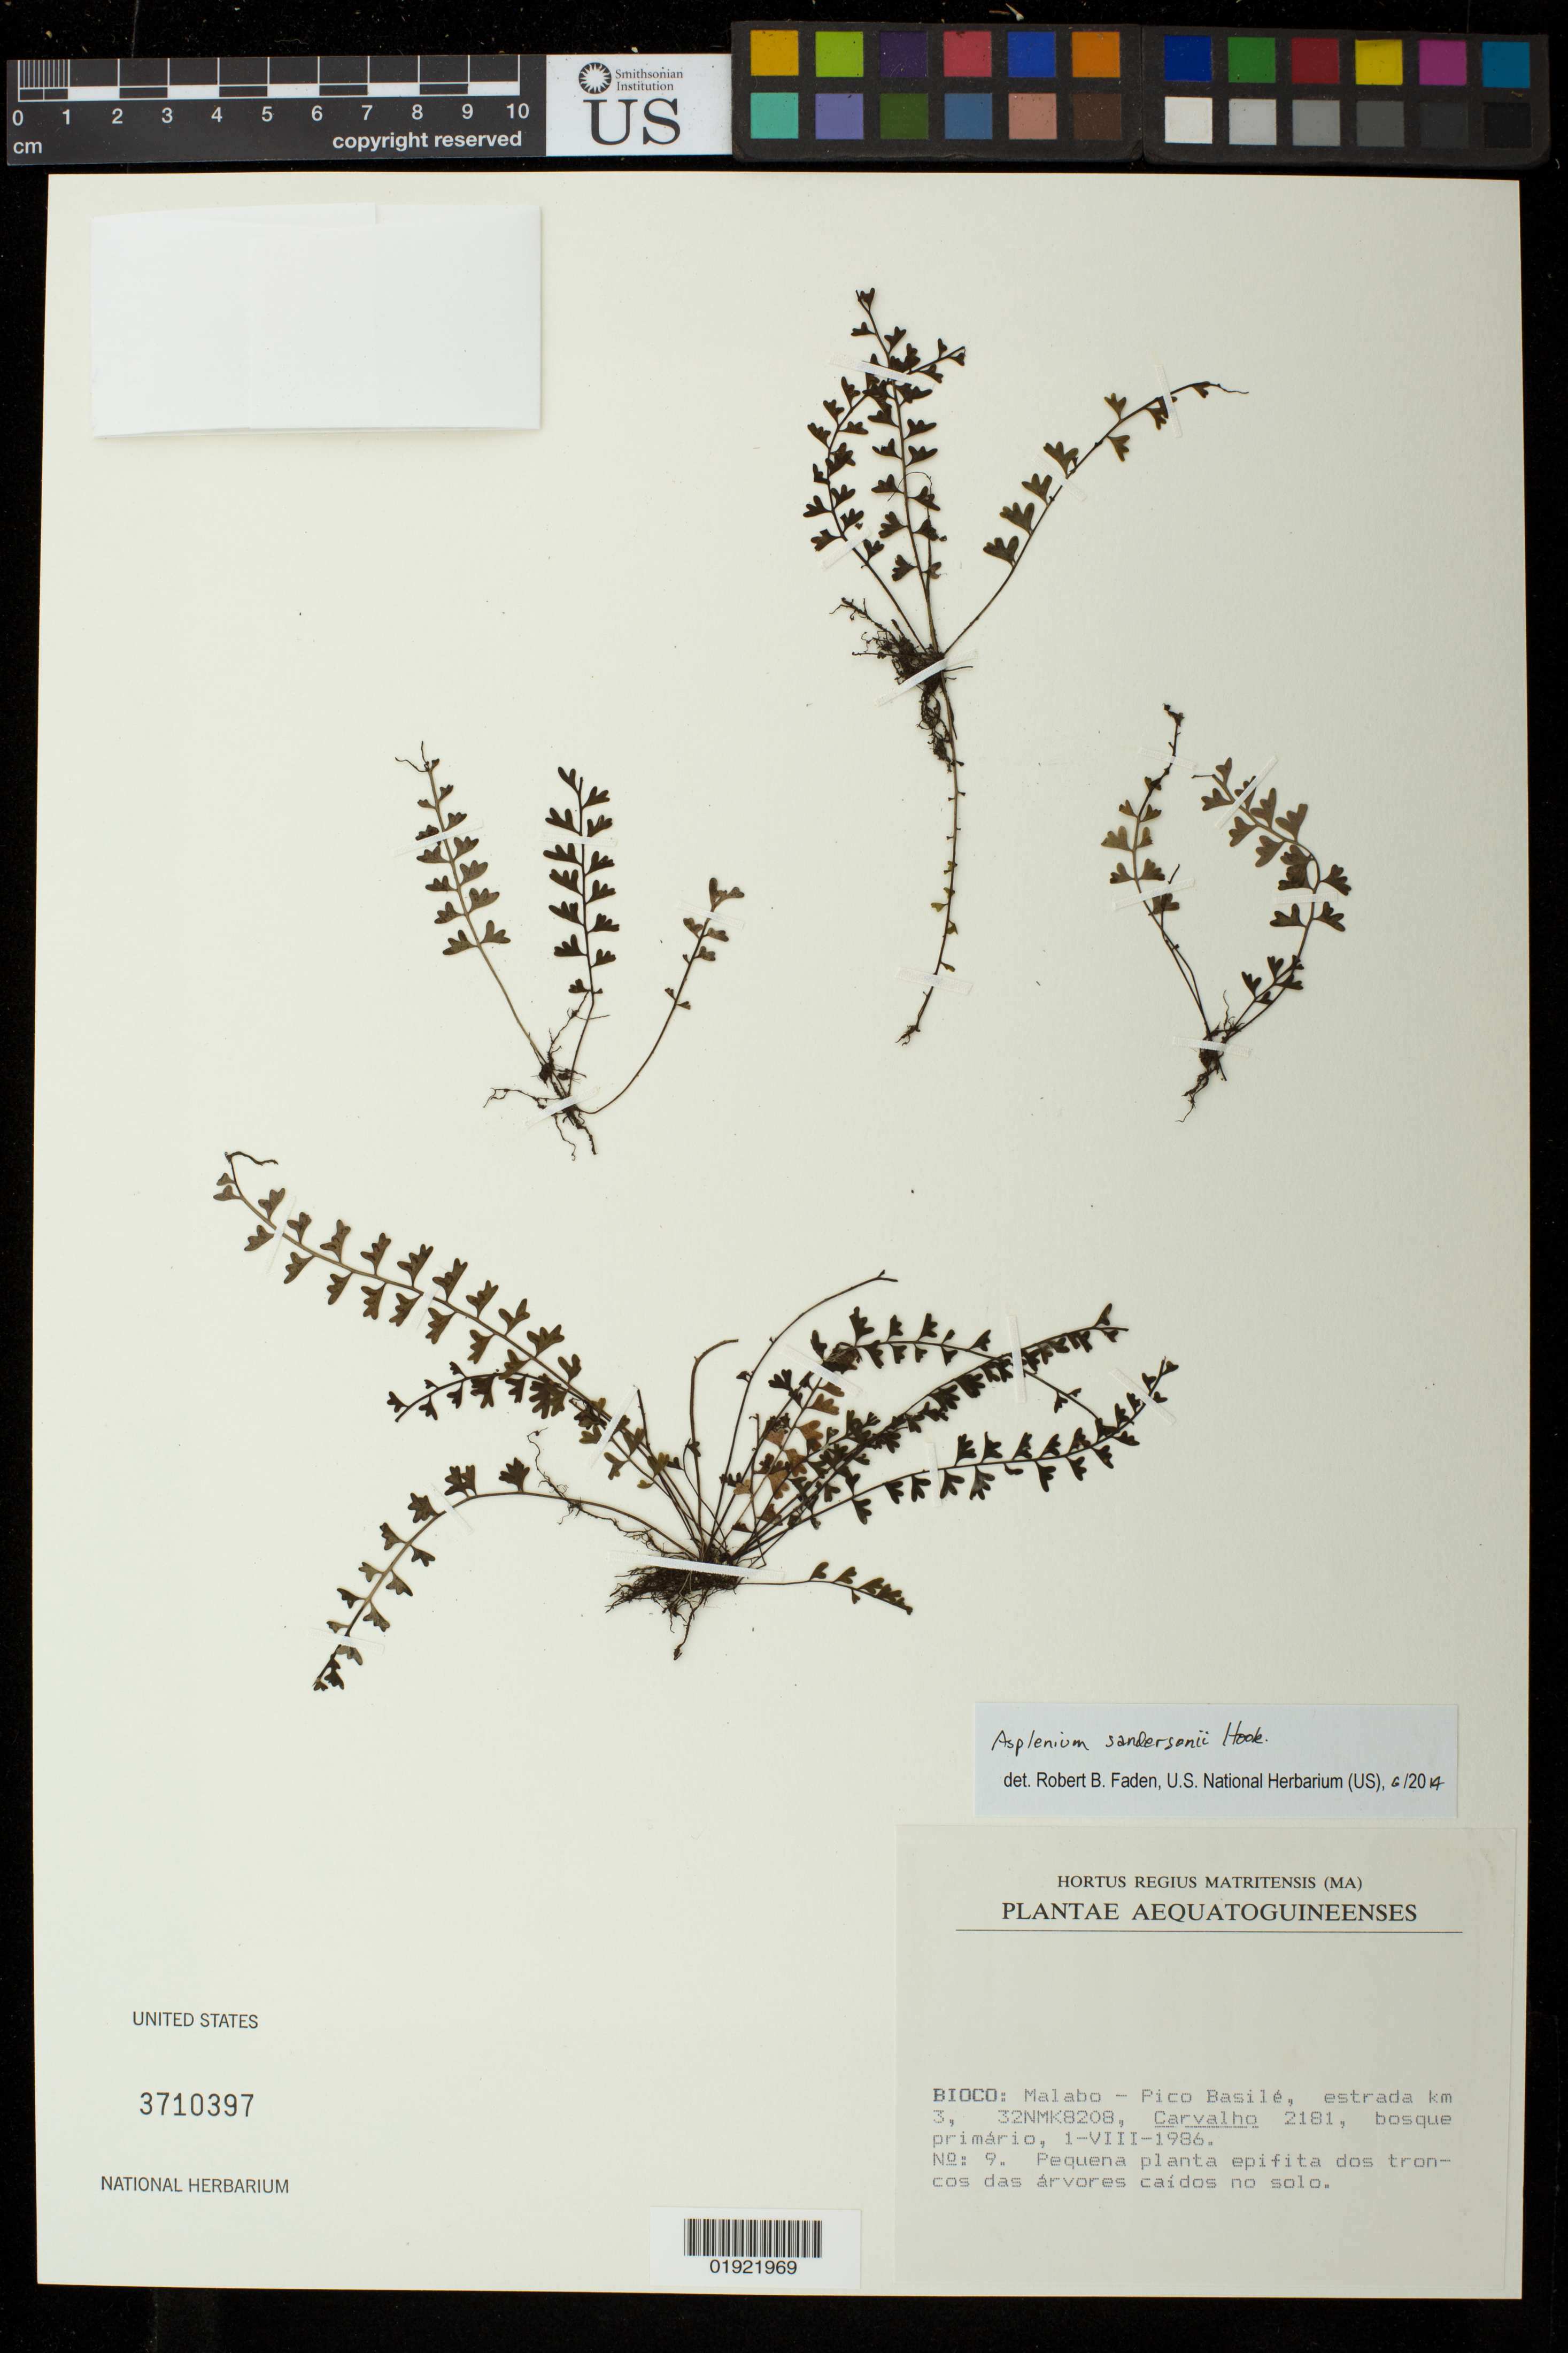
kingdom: Plantae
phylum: Tracheophyta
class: Polypodiopsida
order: Polypodiales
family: Aspleniaceae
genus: Asplenium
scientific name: Asplenium sandersonii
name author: Hook.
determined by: Faden, Robert B., (US), Smithsonian Institution - National Museum of Natural History (UNITED STATES)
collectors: Carvalho, --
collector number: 2181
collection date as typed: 1-VIII-1986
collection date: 1986-08-01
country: Equatorial Guinea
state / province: Bioko Norte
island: Bioko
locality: Malabo-Pico Basile, estrada km 3, 32NMK8208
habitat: bosque primario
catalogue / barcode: US 3710397